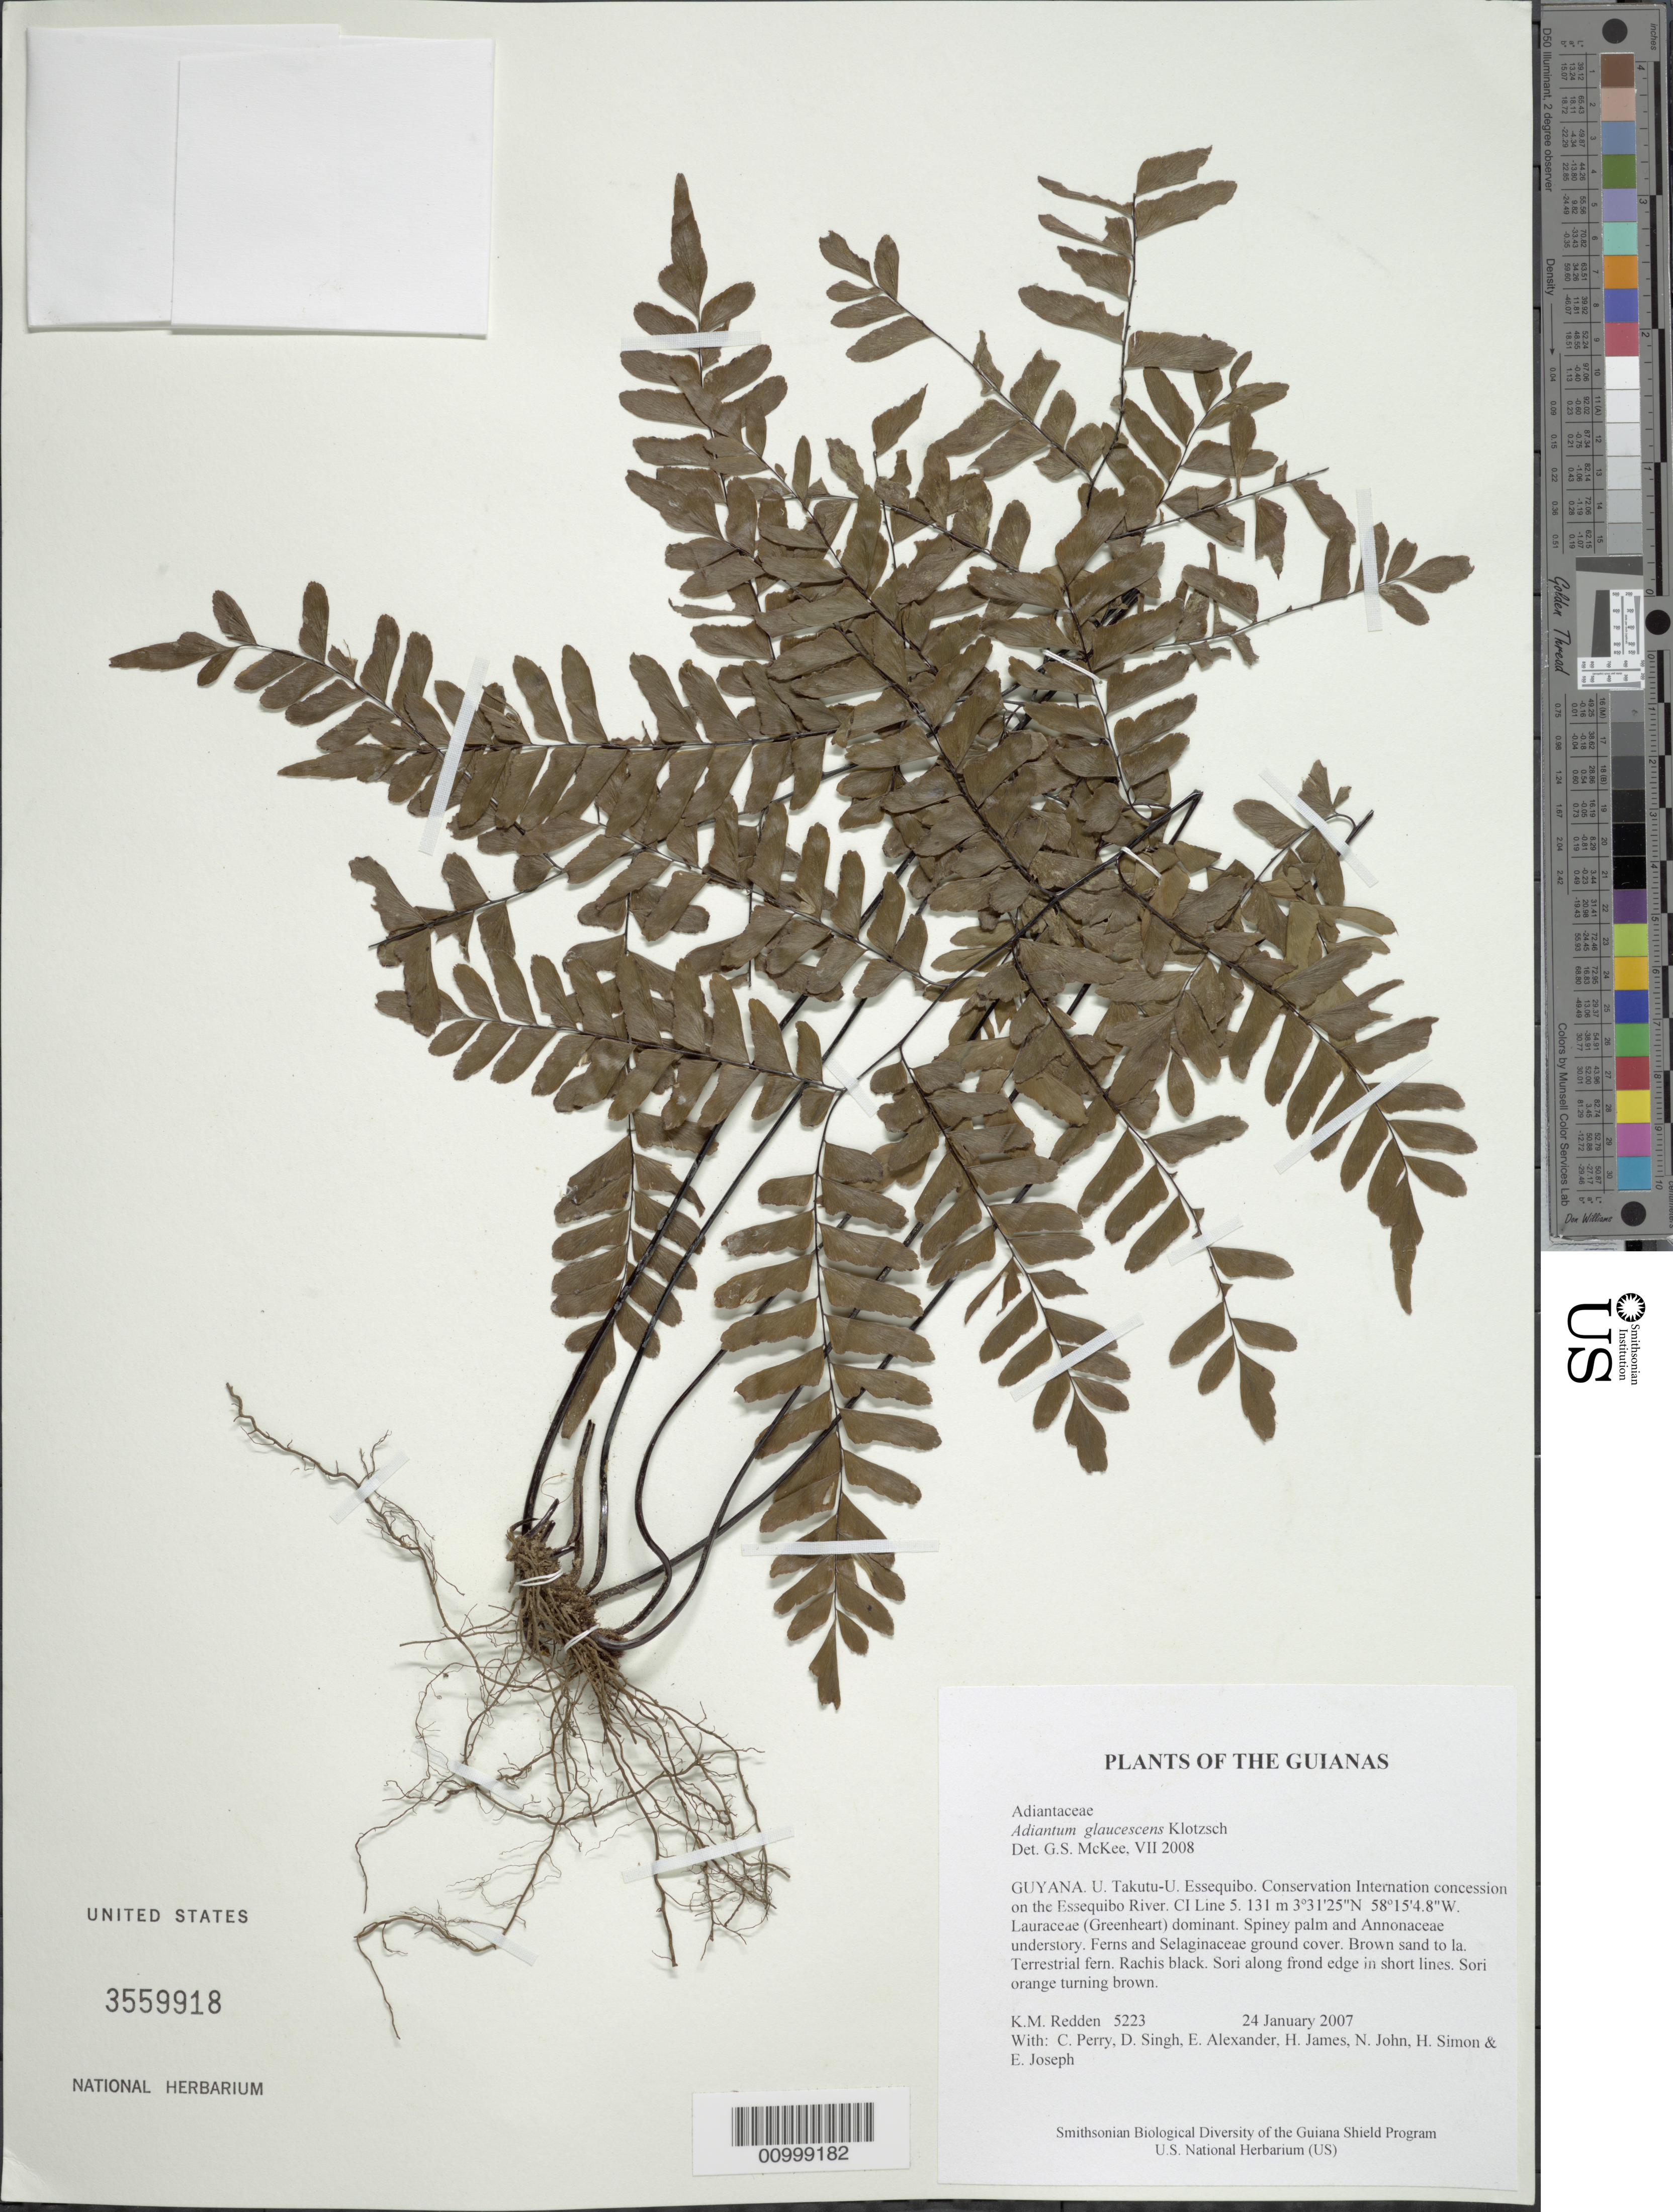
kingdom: Plantae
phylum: Tracheophyta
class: Polypodiopsida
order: Polypodiales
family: Pteridaceae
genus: Adiantum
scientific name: Adiantum glaucescens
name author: Klotzsch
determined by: McKee, G. S., (US), NMNH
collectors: K. M. Redden, C. Perry, D. Singh, E. Alexander, H. James, N. John, H. Simon & E. Joseph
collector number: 5223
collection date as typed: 24 January 2007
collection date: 2007-01-24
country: Guyana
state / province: U. Takutu-U. Essequibo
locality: Conservation International concession on the Essequibo River. CI Line 5.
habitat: Lauraceae (Greenheart) dominant. Spiny palm and Annonaceae understory. Ferns and Selaginaceae ground cover. Brown sand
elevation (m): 131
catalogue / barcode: US 3559918